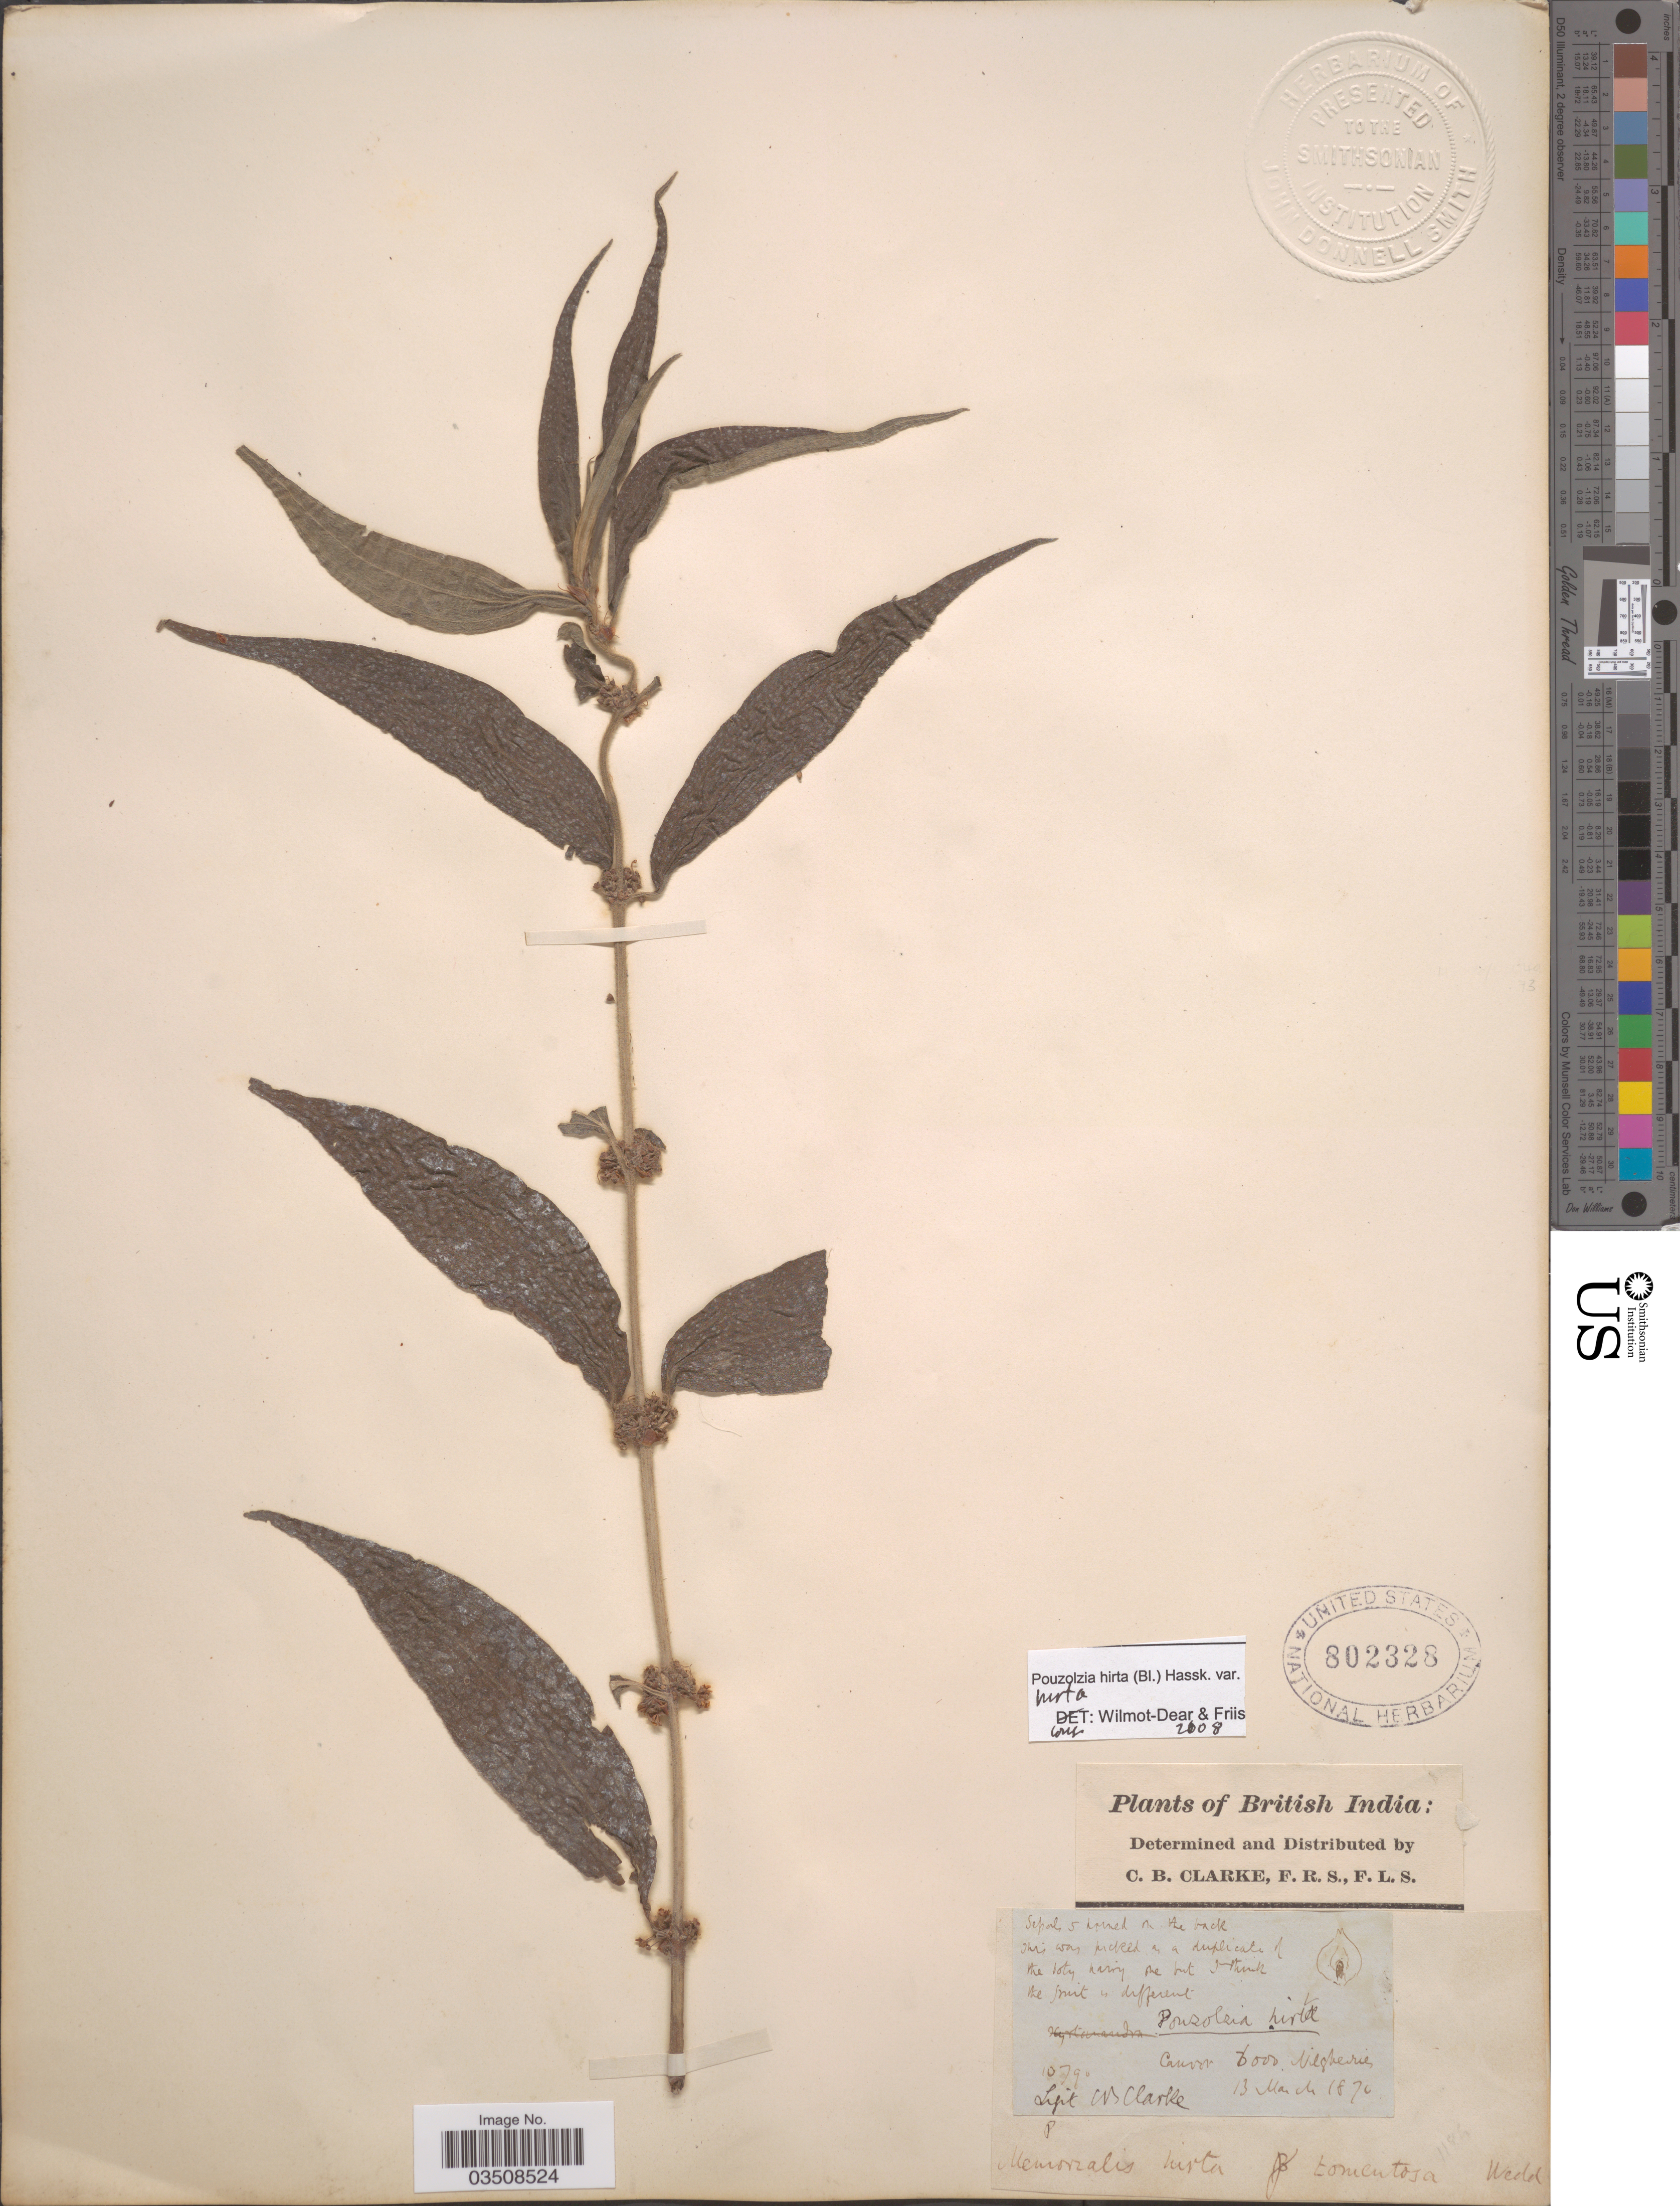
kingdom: Plantae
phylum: Tracheophyta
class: Magnoliopsida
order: Rosales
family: Urticaceae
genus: Gonostegia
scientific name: Gonostegia triandra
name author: (Blume) Miq.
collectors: C. B. Clarke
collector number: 10790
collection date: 1870-03-13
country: India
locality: British India. Canoor. Nilgherries.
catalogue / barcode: US 802328